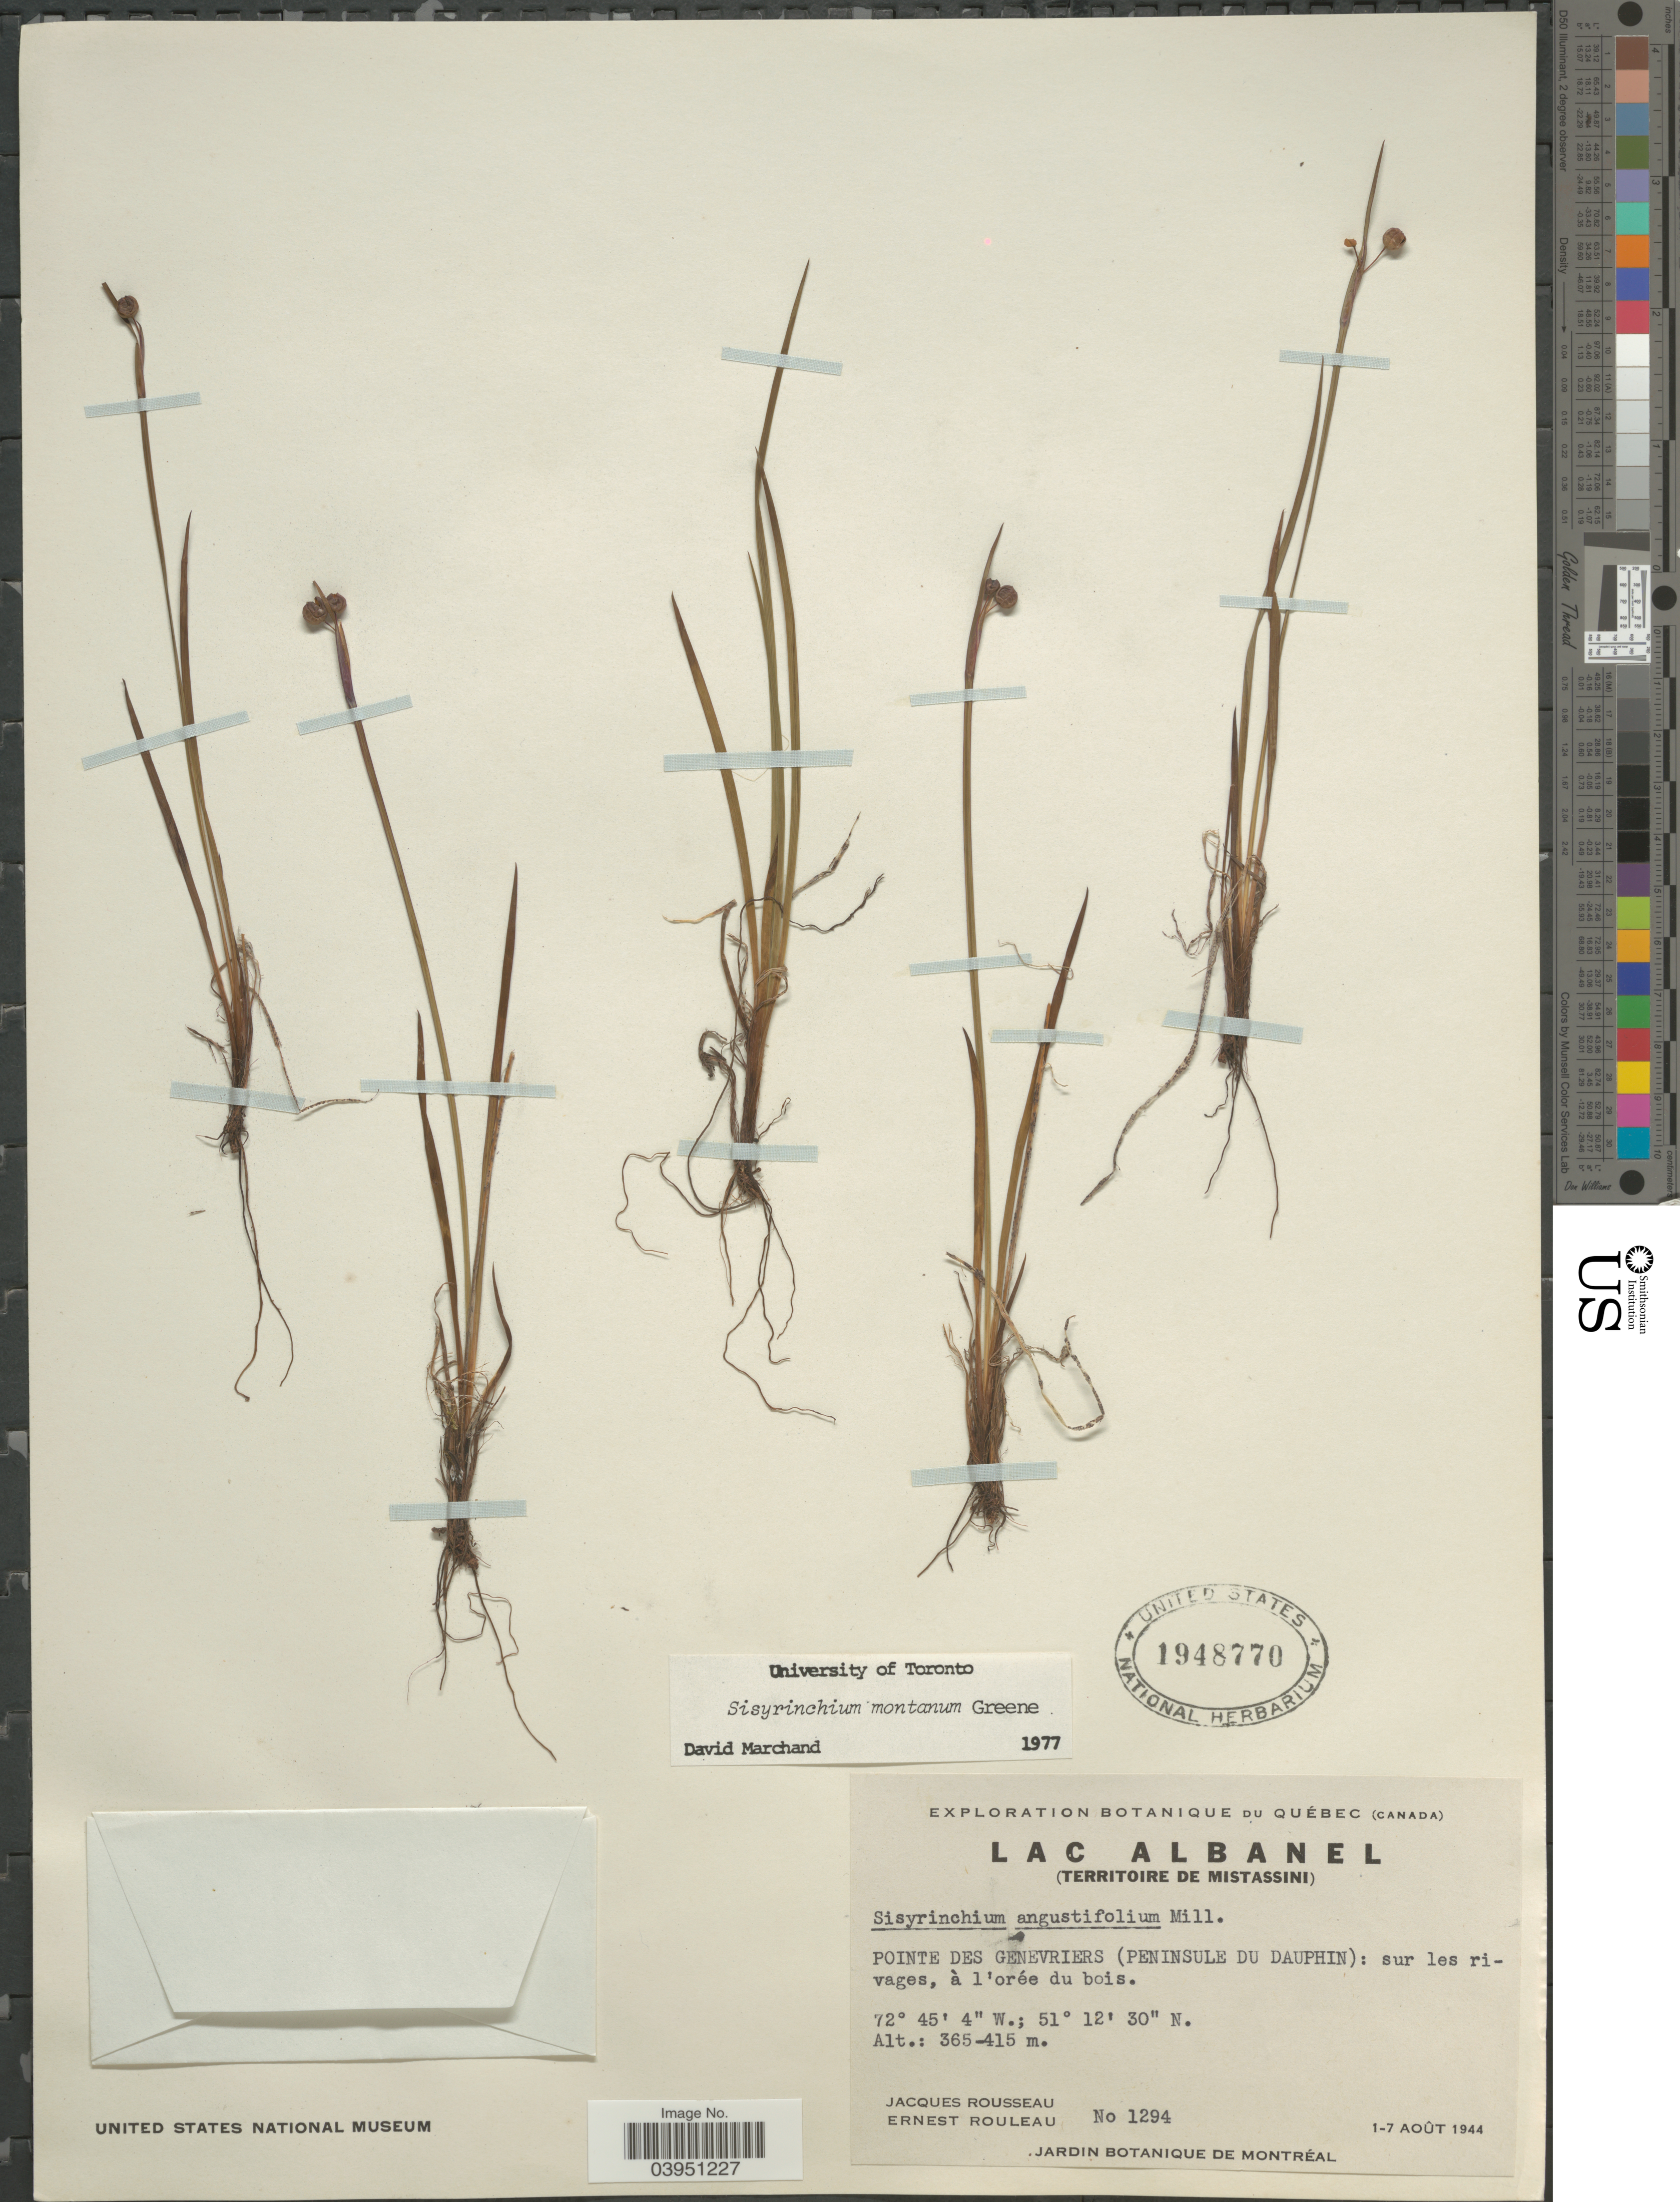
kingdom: Plantae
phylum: Tracheophyta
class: Liliopsida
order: Asparagales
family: Iridaceae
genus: Sisyrinchium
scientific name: Sisyrinchium montanum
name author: Greene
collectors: J. Rousseau & J. Rouleau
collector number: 1294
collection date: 1944-08-01/1944-08-07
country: Canada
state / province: Quebec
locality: Lac Albanel (Territoire de Mistassini) [unsure placement] Pointe des Genevriers (Peninsule du Dauphin): sur les rivages, à l'orée du bois.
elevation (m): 365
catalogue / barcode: US 1948770